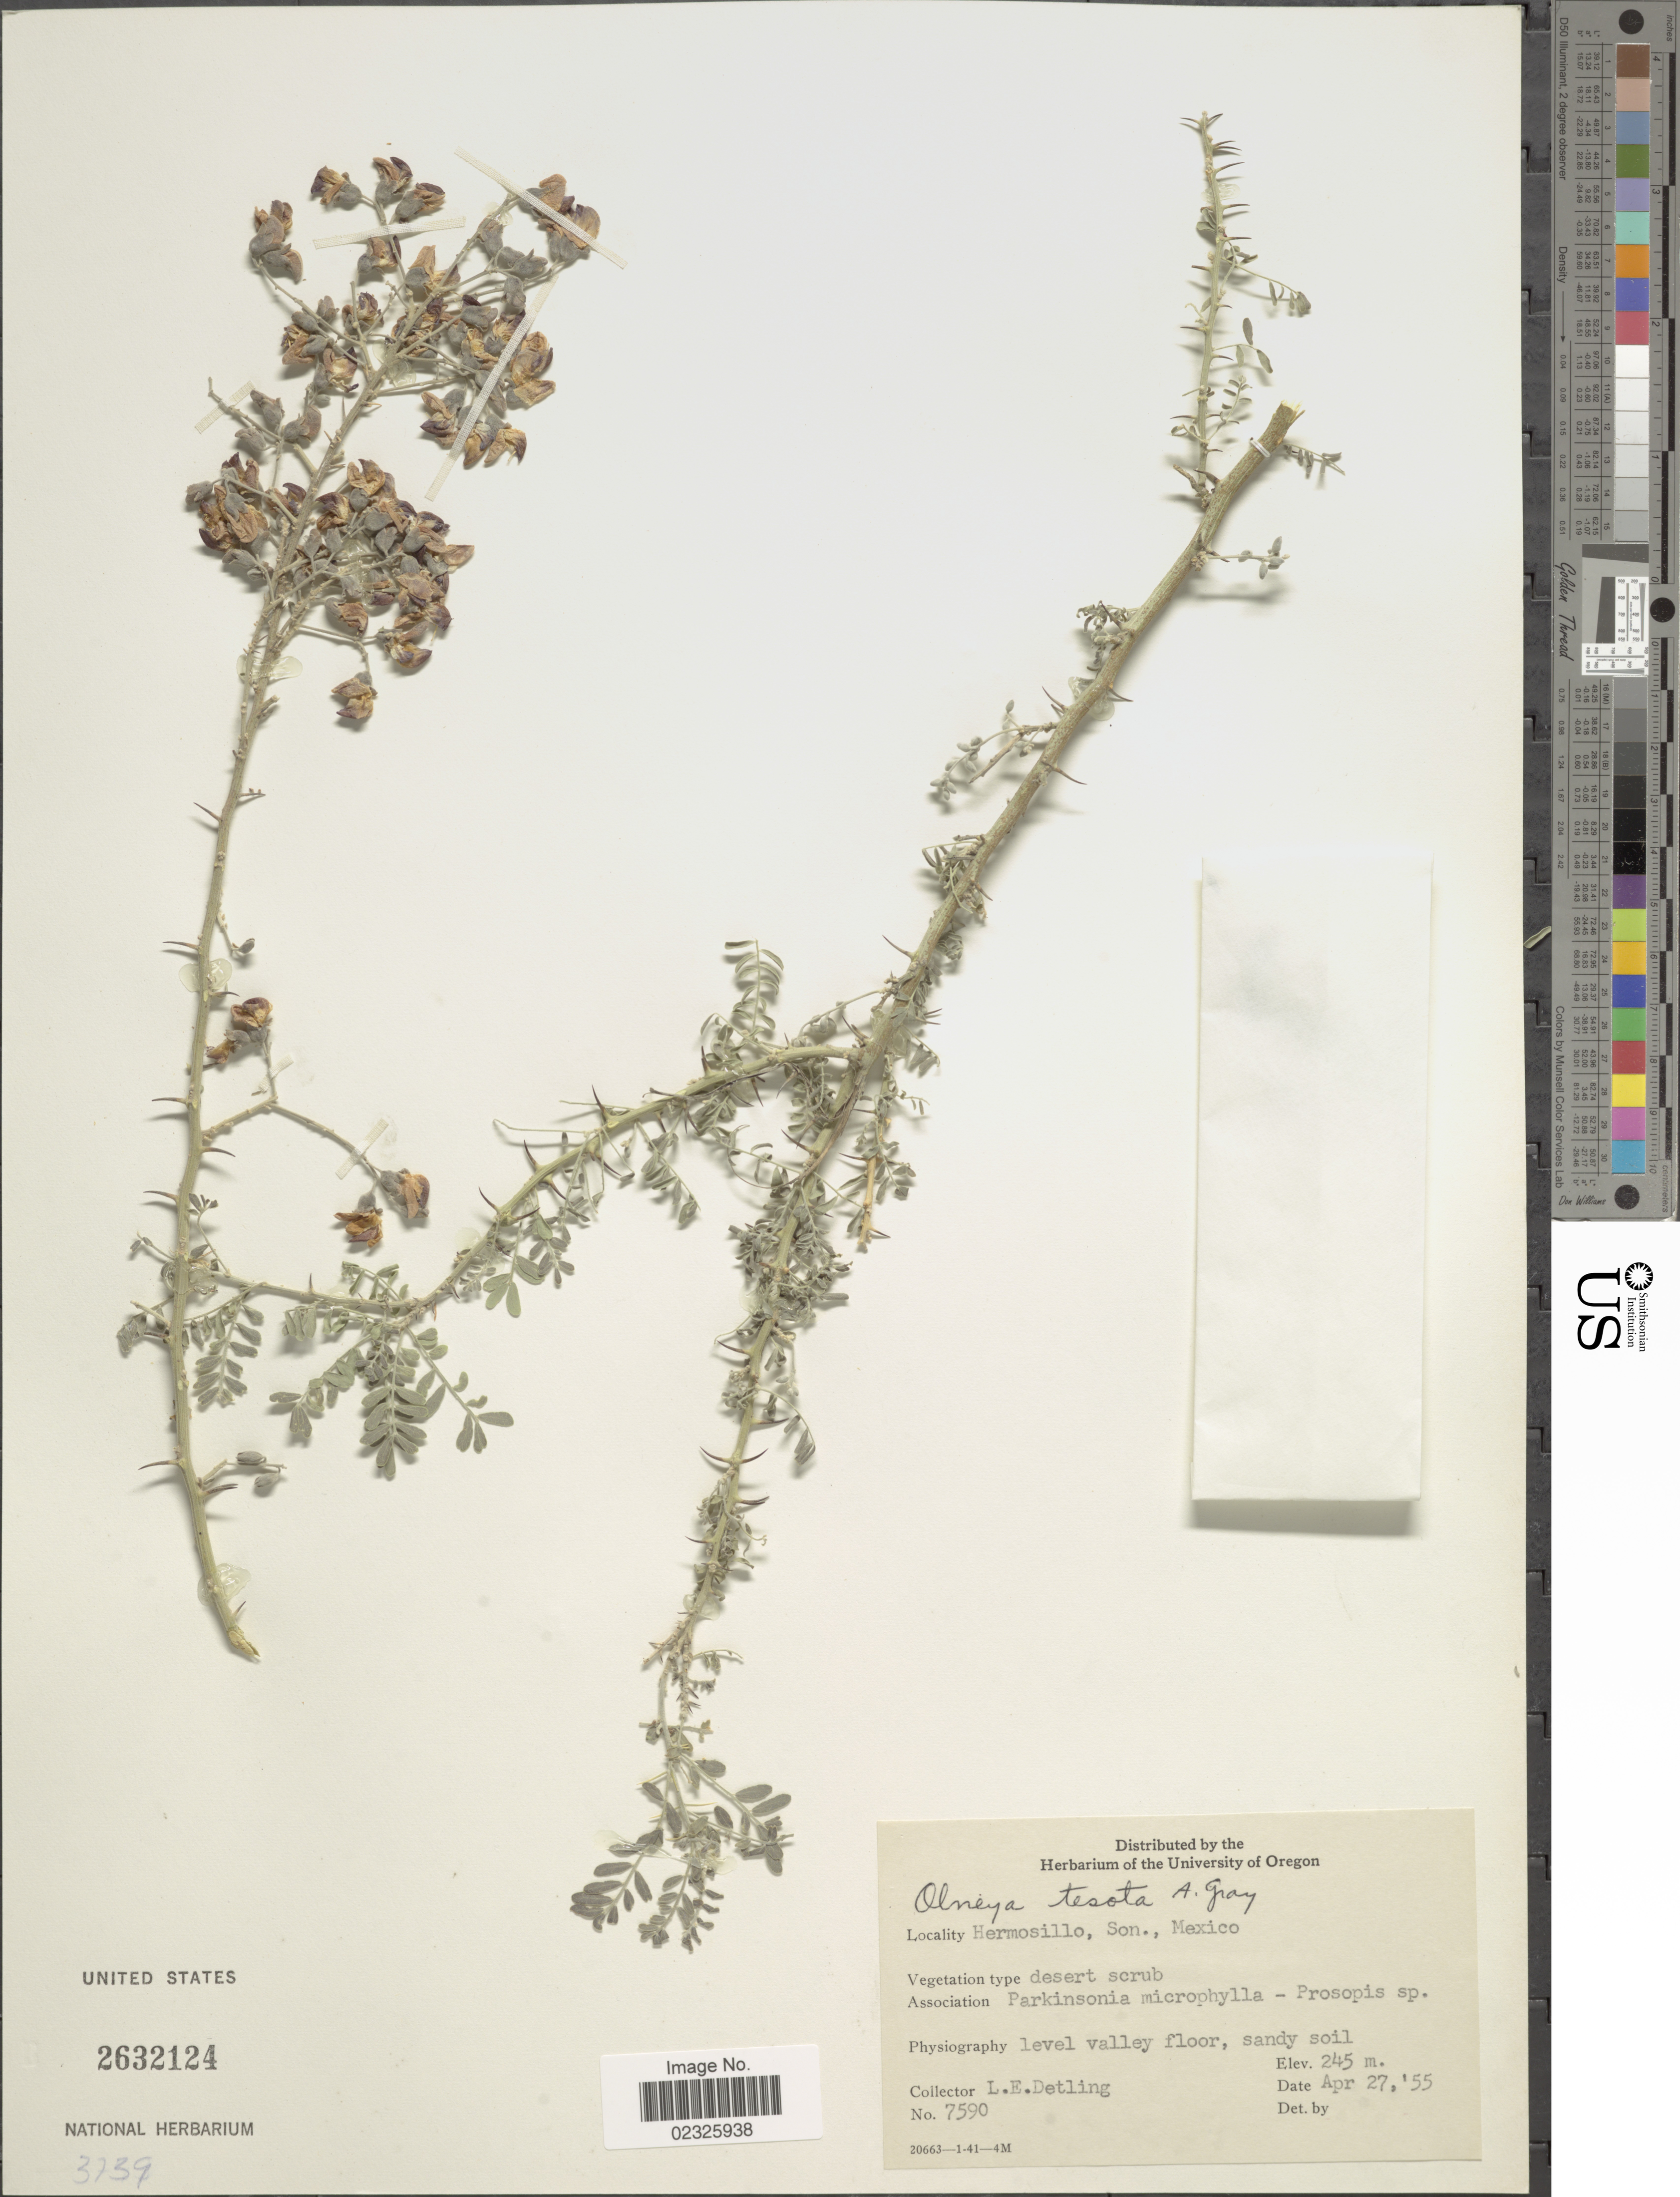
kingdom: Plantae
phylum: Tracheophyta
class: Magnoliopsida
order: Fabales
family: Fabaceae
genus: Olneya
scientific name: Olneya tesota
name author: A. Gray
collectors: L. E. Detling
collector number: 7590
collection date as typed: Transcribed d/m/y: 27/4/55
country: Mexico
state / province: Sonora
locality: Hermosillo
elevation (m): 245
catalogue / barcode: US 2632124